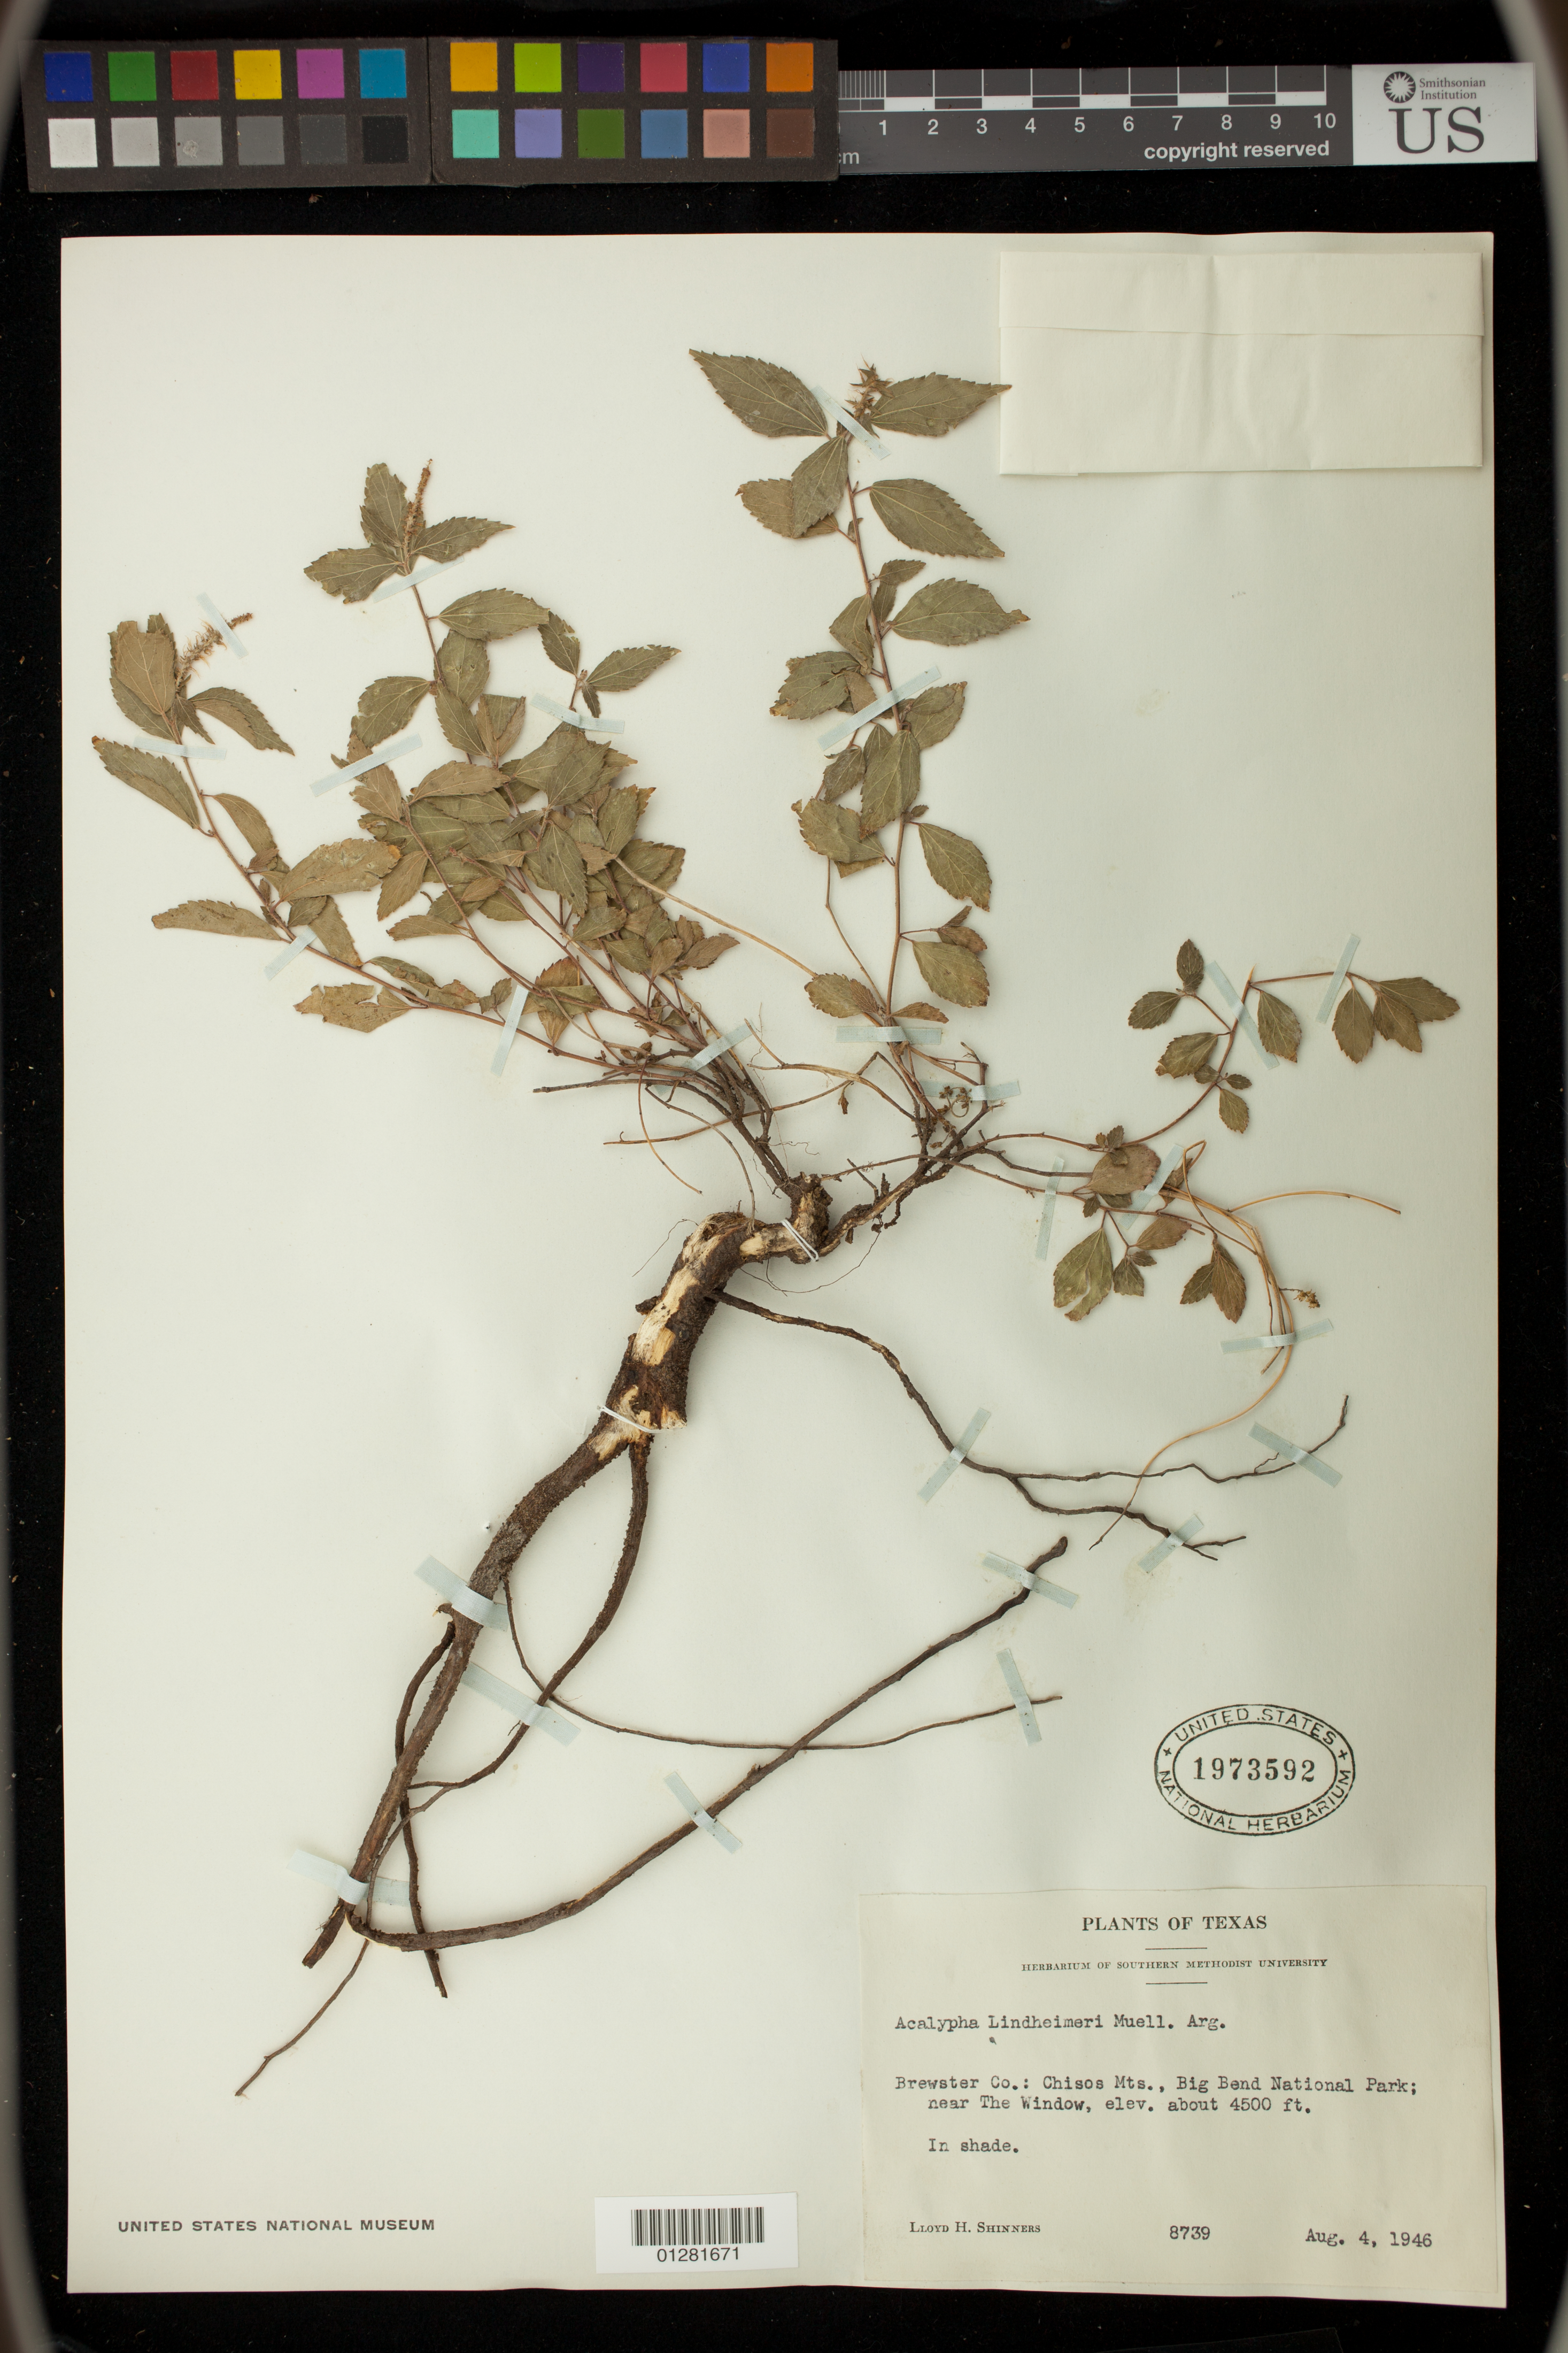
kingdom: Plantae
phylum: Tracheophyta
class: Magnoliopsida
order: Malpighiales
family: Euphorbiaceae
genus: Acalypha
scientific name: Acalypha lindheimeri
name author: Müll. Arg.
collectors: L. H. Shinners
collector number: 8739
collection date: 1946-08-04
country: United States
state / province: Texas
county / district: Brewster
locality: Chisos Mts., Big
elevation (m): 1372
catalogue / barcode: US 1973592